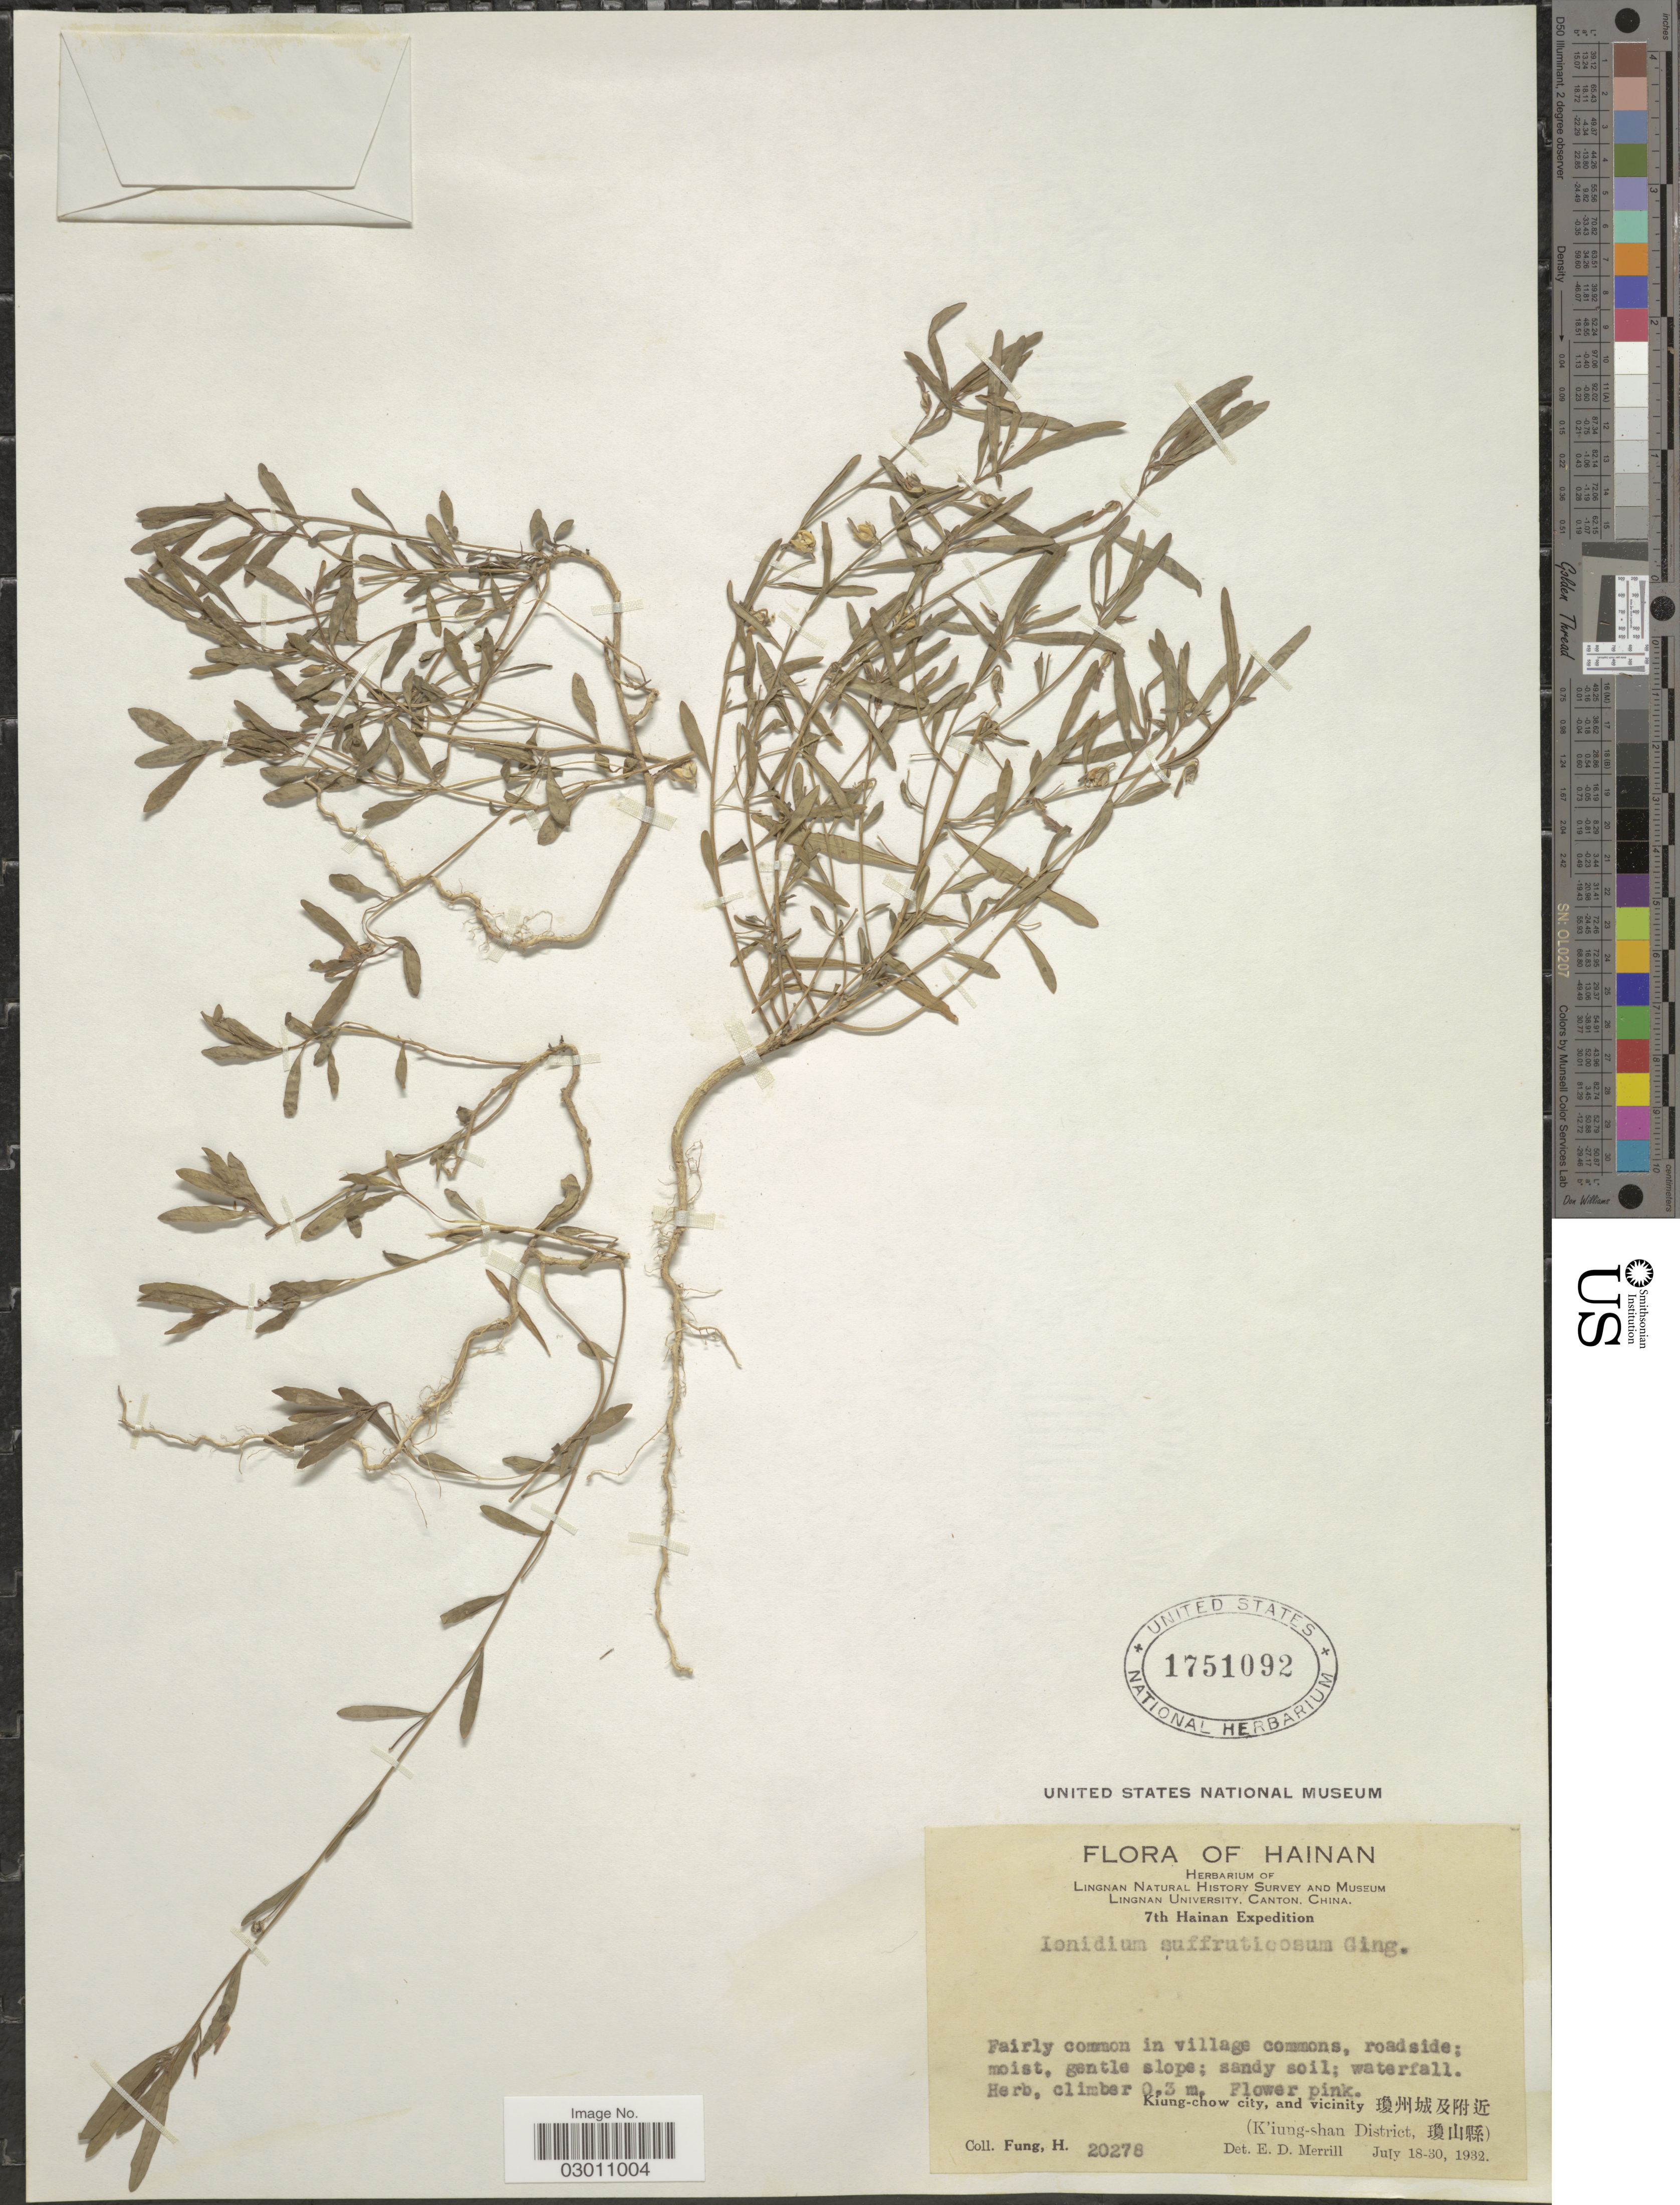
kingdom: Plantae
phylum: Tracheophyta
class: Magnoliopsida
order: Malpighiales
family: Violaceae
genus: Pigea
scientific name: Pigea enneasperma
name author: (L.) P.I. Forst.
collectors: H. Fung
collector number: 20278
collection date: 1932-07-18/1932-07-30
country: China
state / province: Hainan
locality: Kiung-chow city, and vicinity. (K'iung-shan District).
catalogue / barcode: US 1751092